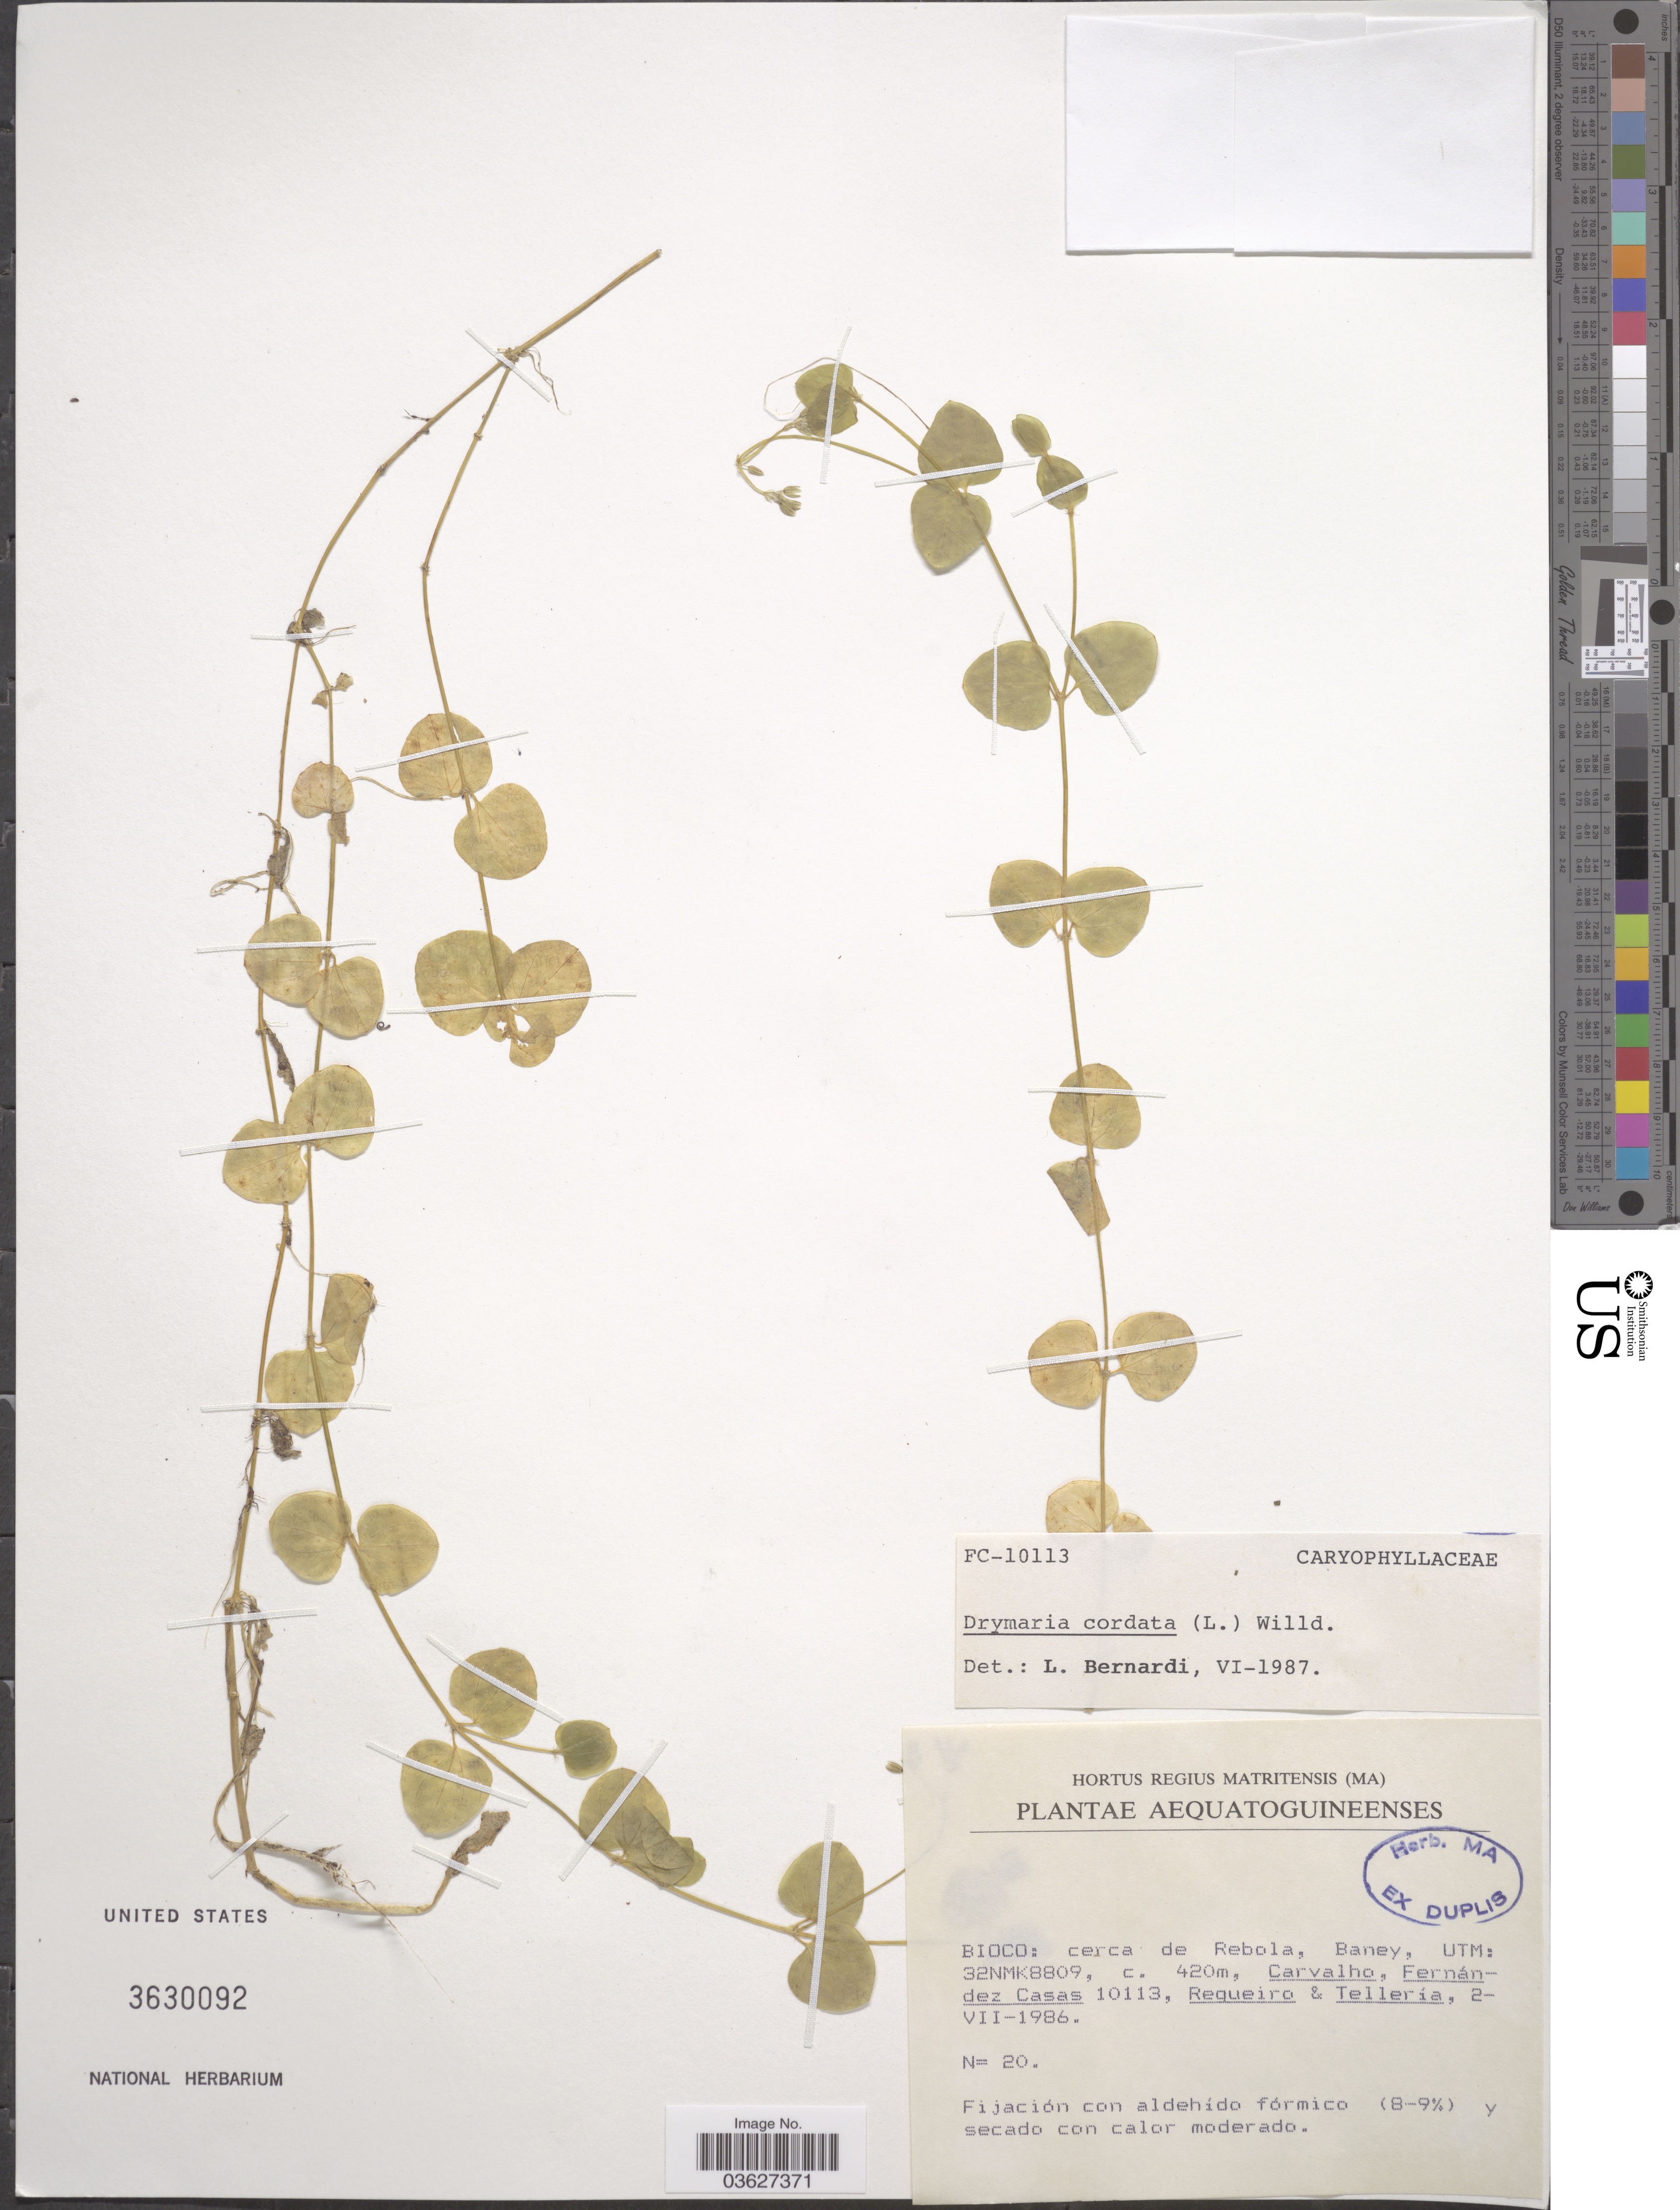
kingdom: Plantae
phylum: Tracheophyta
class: Magnoliopsida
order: Caryophyllales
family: Caryophyllaceae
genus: Drymaria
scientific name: Drymaria cordata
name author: (L.) Willd. ex Schult.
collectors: Carvalho, --, F. Casas, Requeiro, -- & -. Telleria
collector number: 10113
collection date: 1986-07-02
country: Equatorial Guinea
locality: Aequatoguineenses. Bioco: cerca de Rebola, Baney, UTM 32NMK8809.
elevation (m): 420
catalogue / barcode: US 3630092